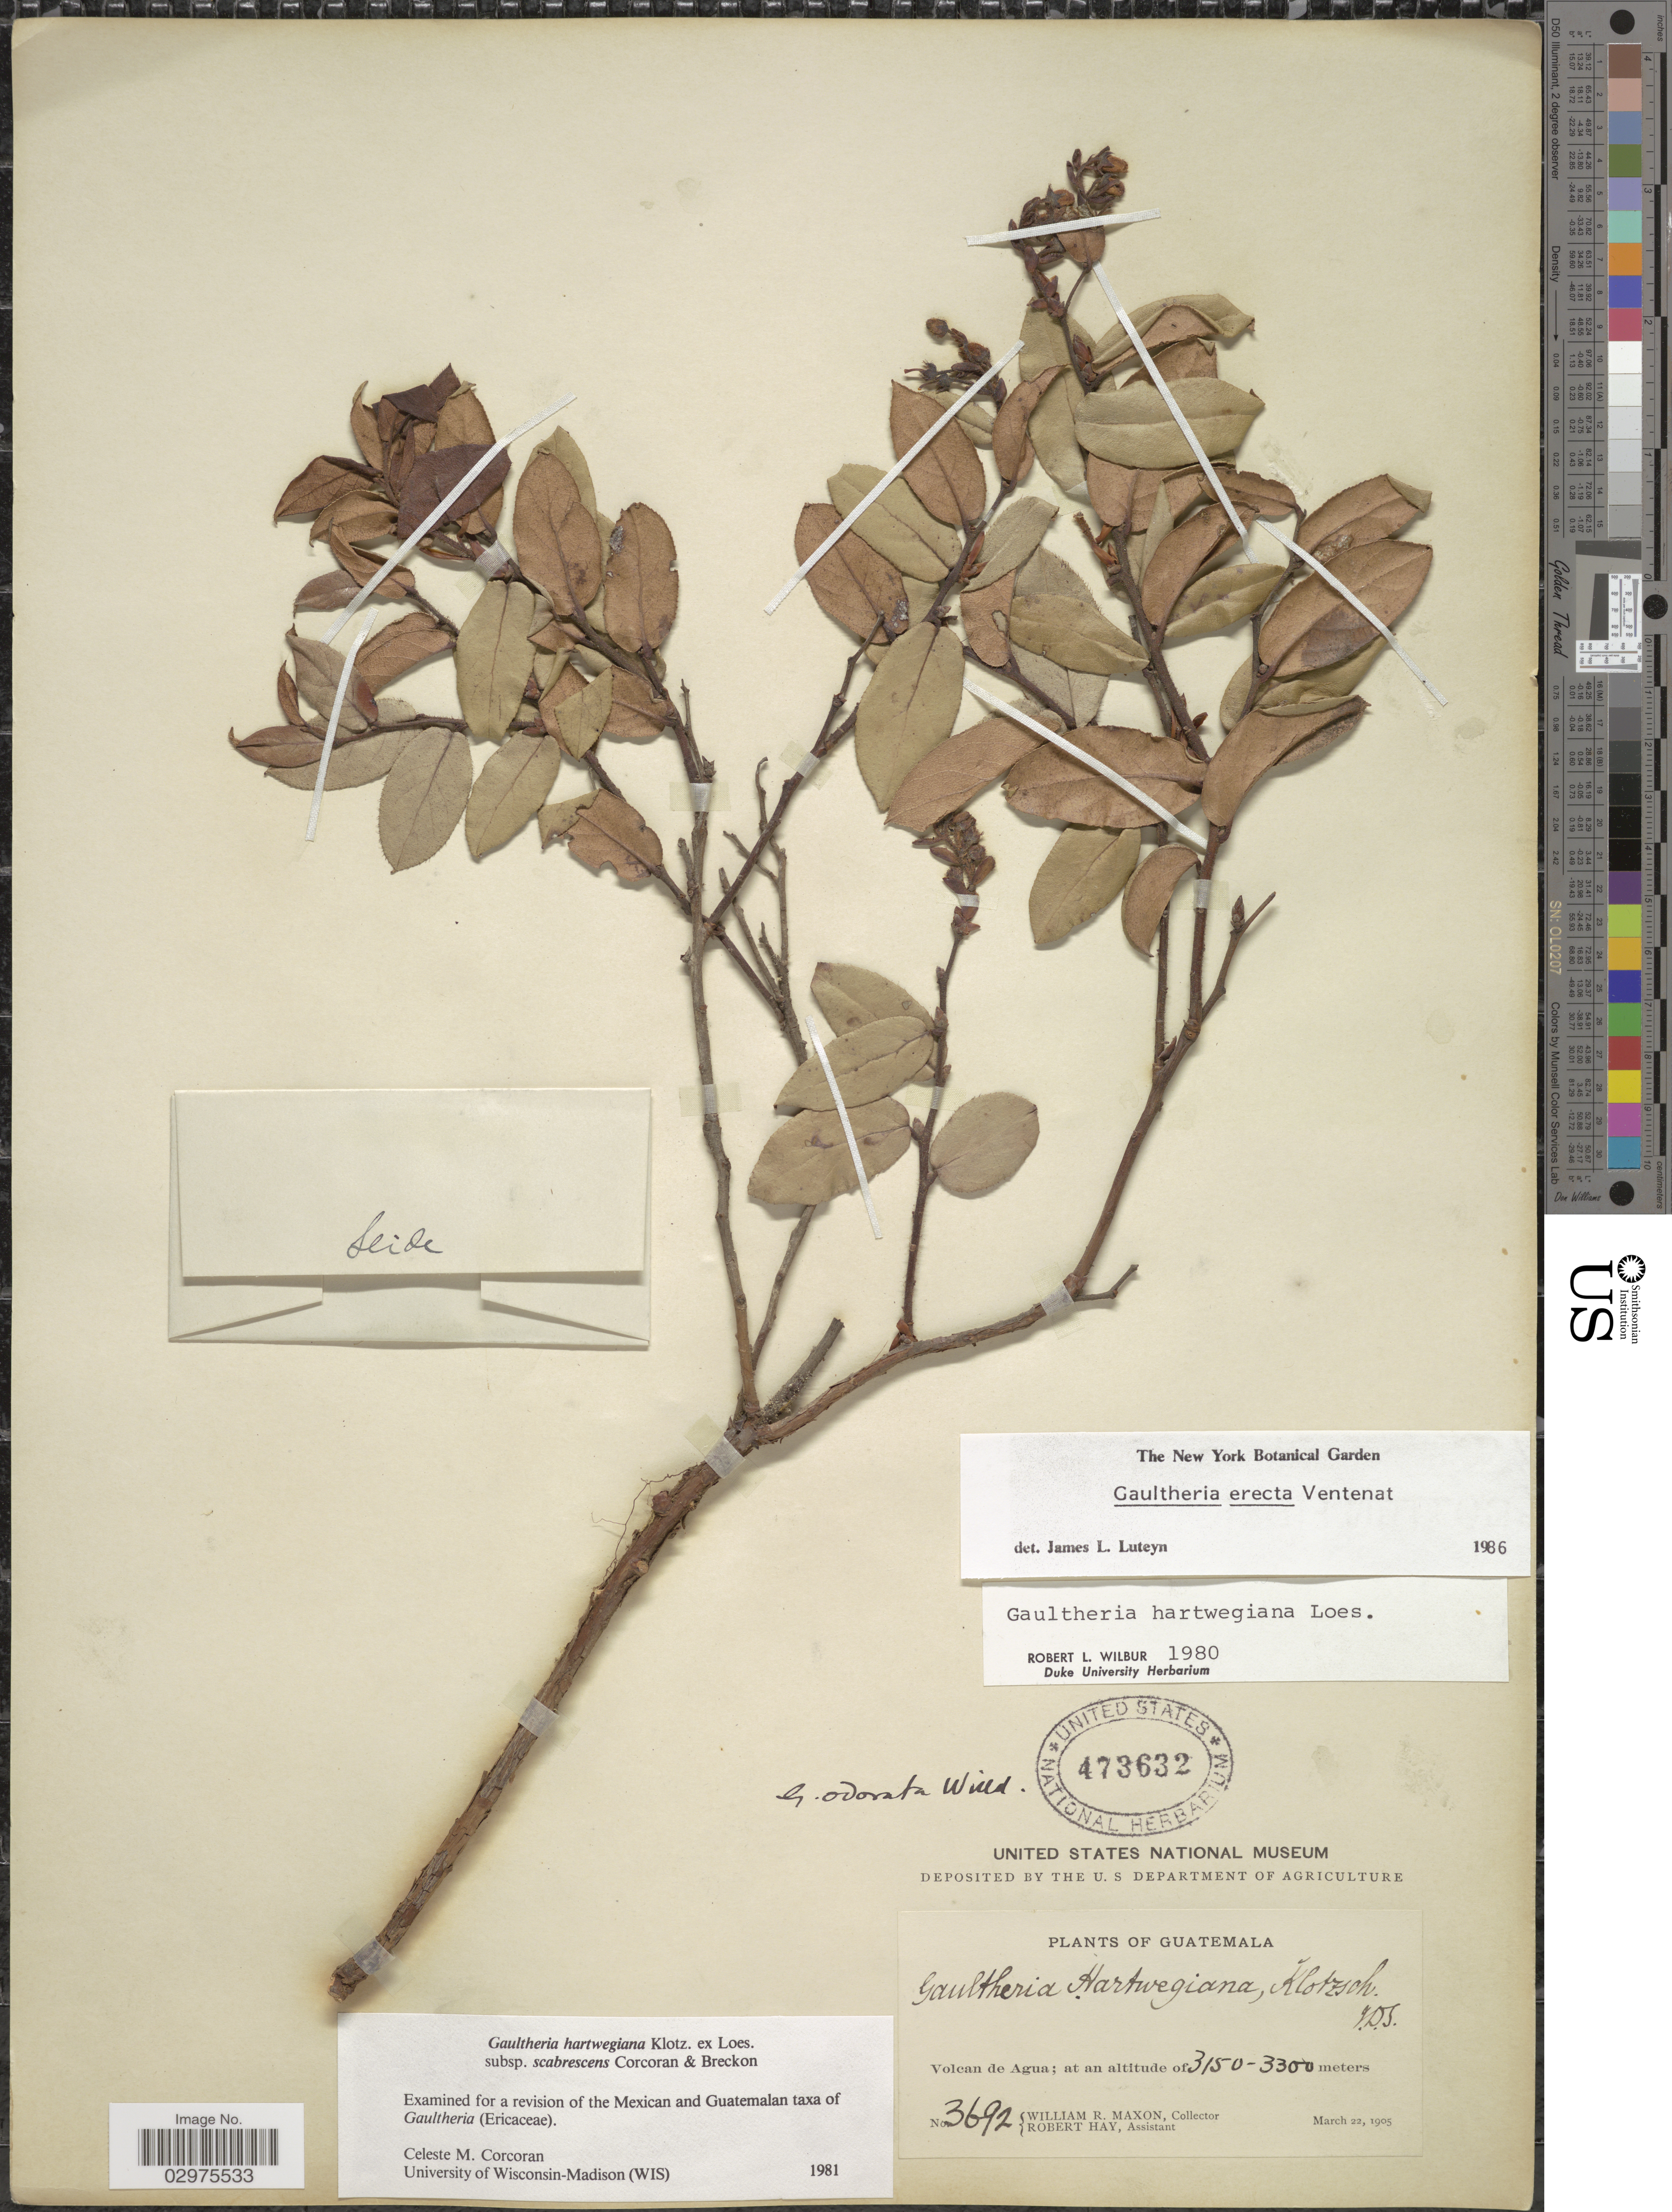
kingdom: Plantae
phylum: Tracheophyta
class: Magnoliopsida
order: Ericales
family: Ericaceae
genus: Gaultheria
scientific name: Gaultheria erecta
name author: Vent.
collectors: W. R. Maxon & R. Hay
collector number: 3692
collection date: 1905-03-22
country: Guatemala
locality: Volcan de Agua.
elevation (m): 3150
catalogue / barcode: US 473632